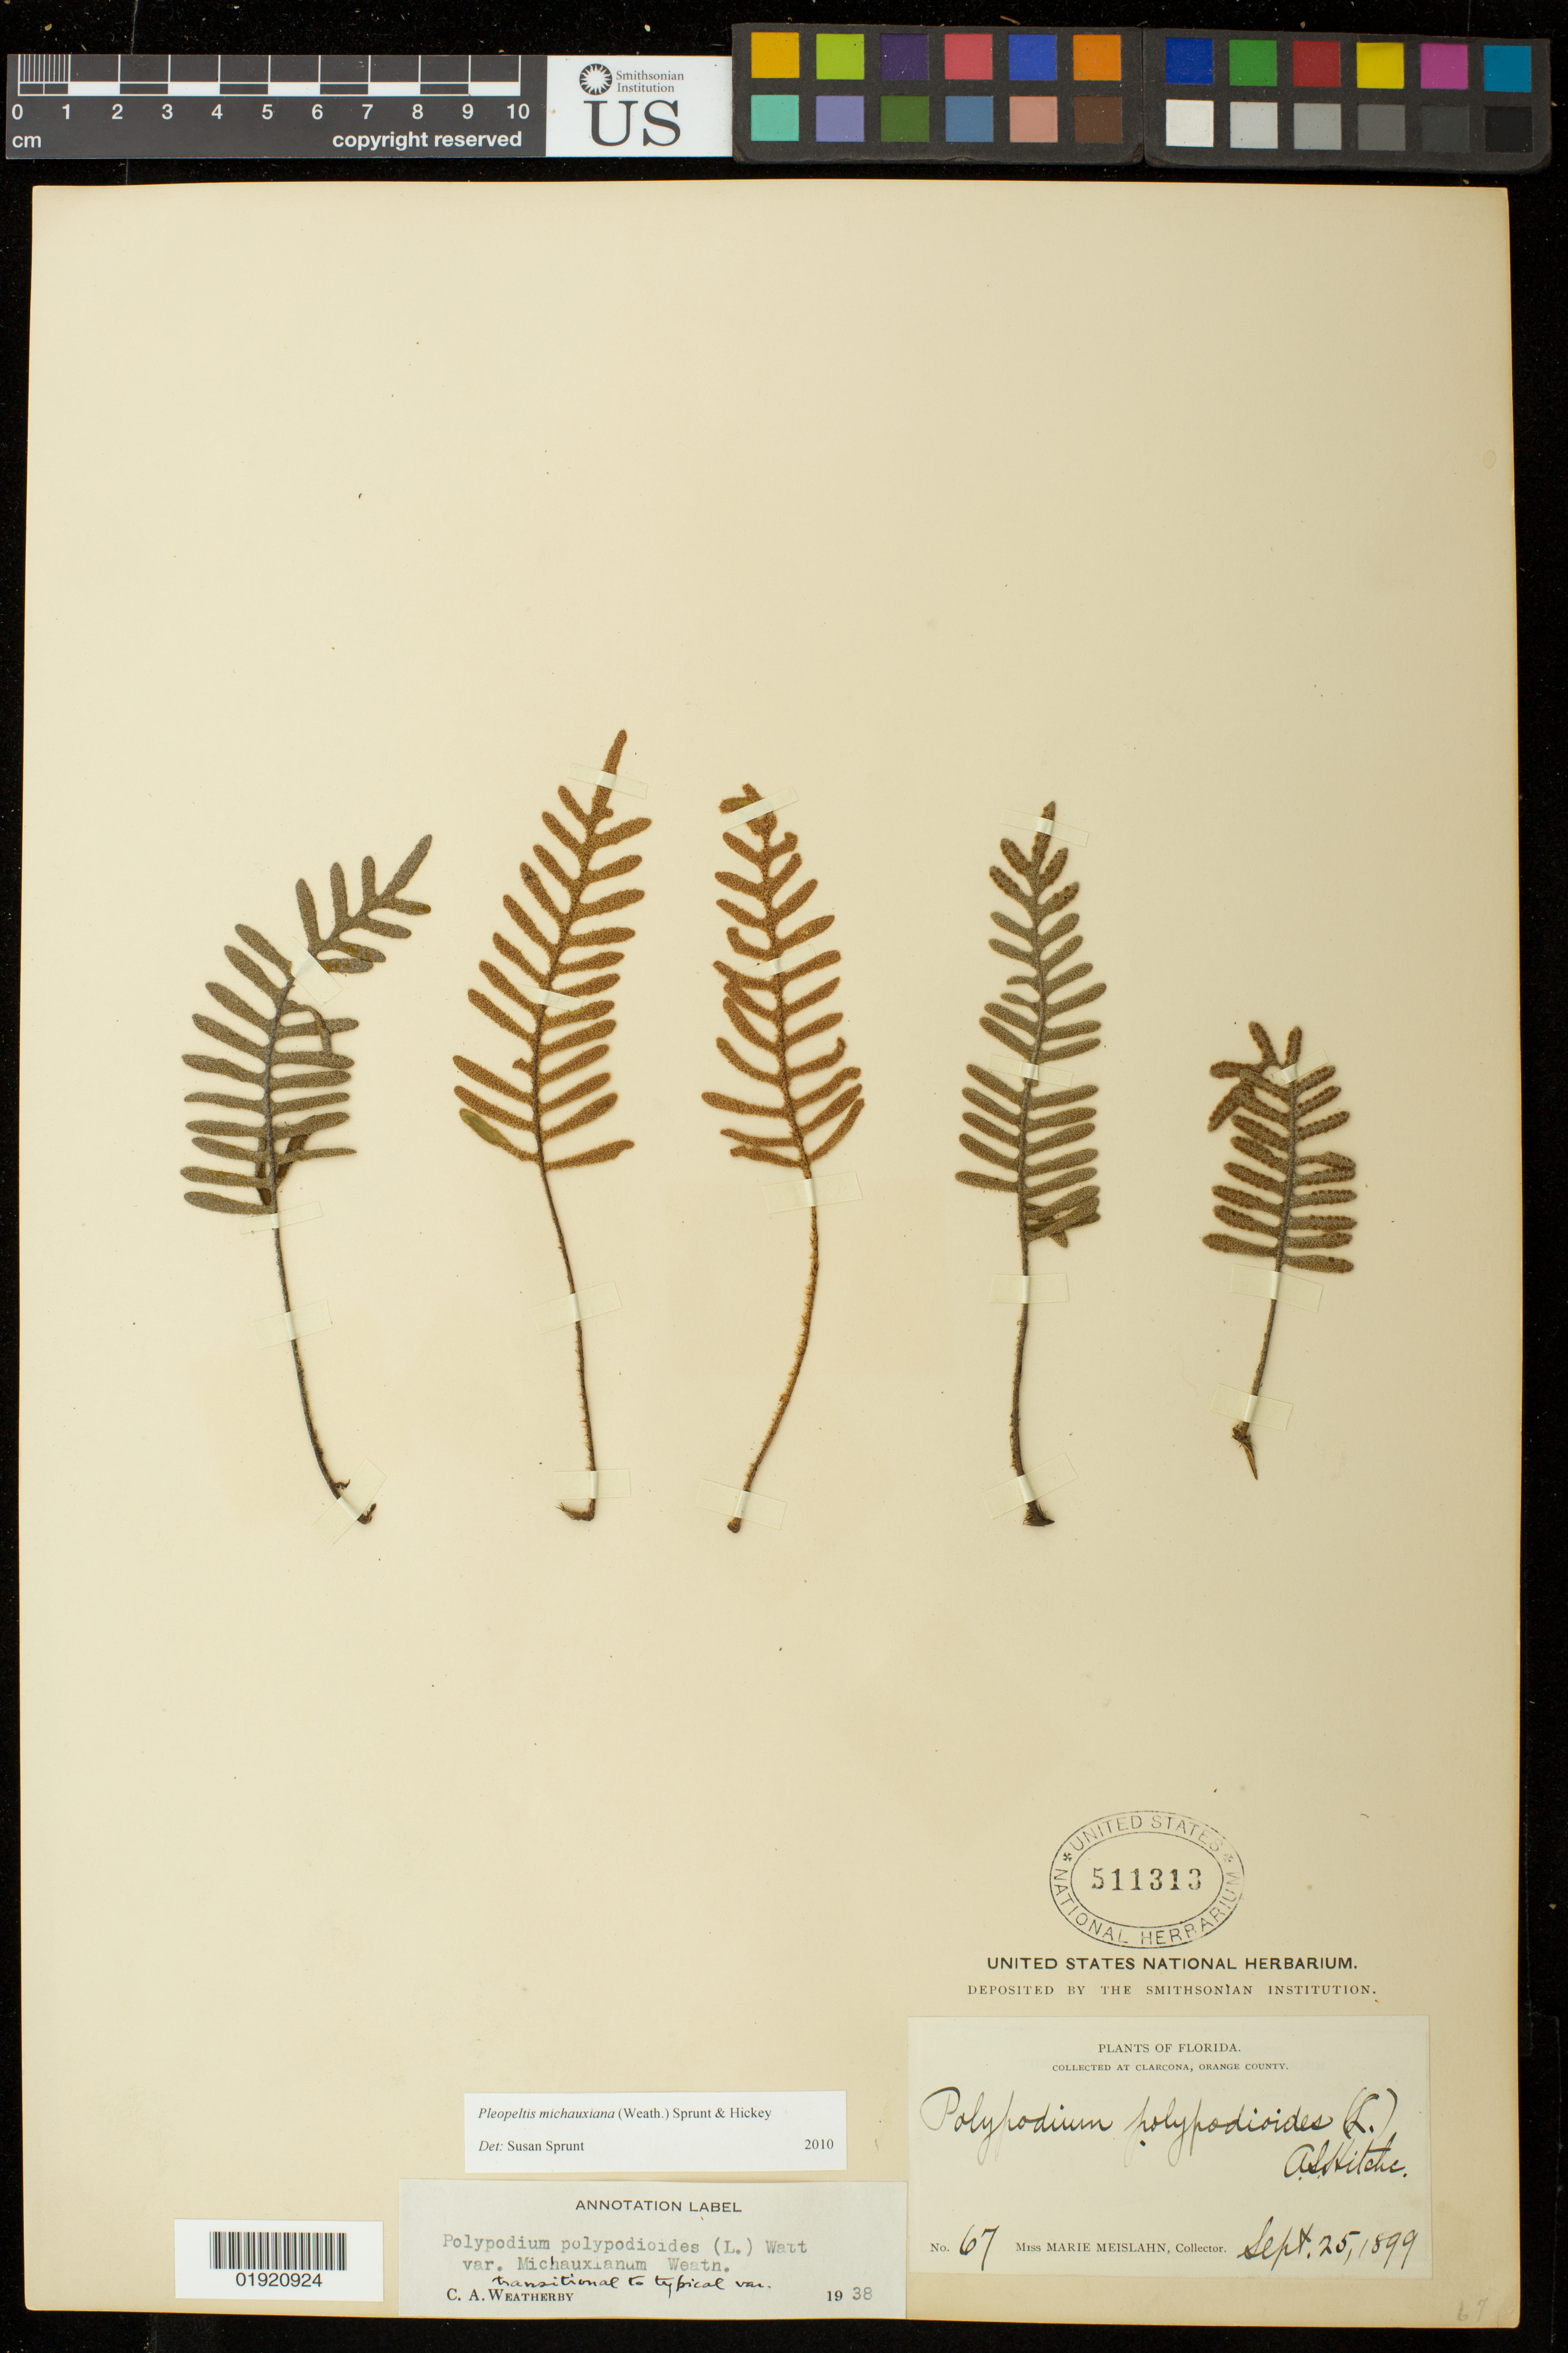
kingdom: Plantae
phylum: Tracheophyta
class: Polypodiopsida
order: Polypodiales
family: Polypodiaceae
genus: Pleopeltis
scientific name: Pleopeltis michauxiana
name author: (Weath.) Hickey & Sprunt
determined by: Sprunt, S. V.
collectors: M. Meislahn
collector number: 67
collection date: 1899-09-25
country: United States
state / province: Florida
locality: Clarcona, Orange County.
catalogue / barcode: US 511313